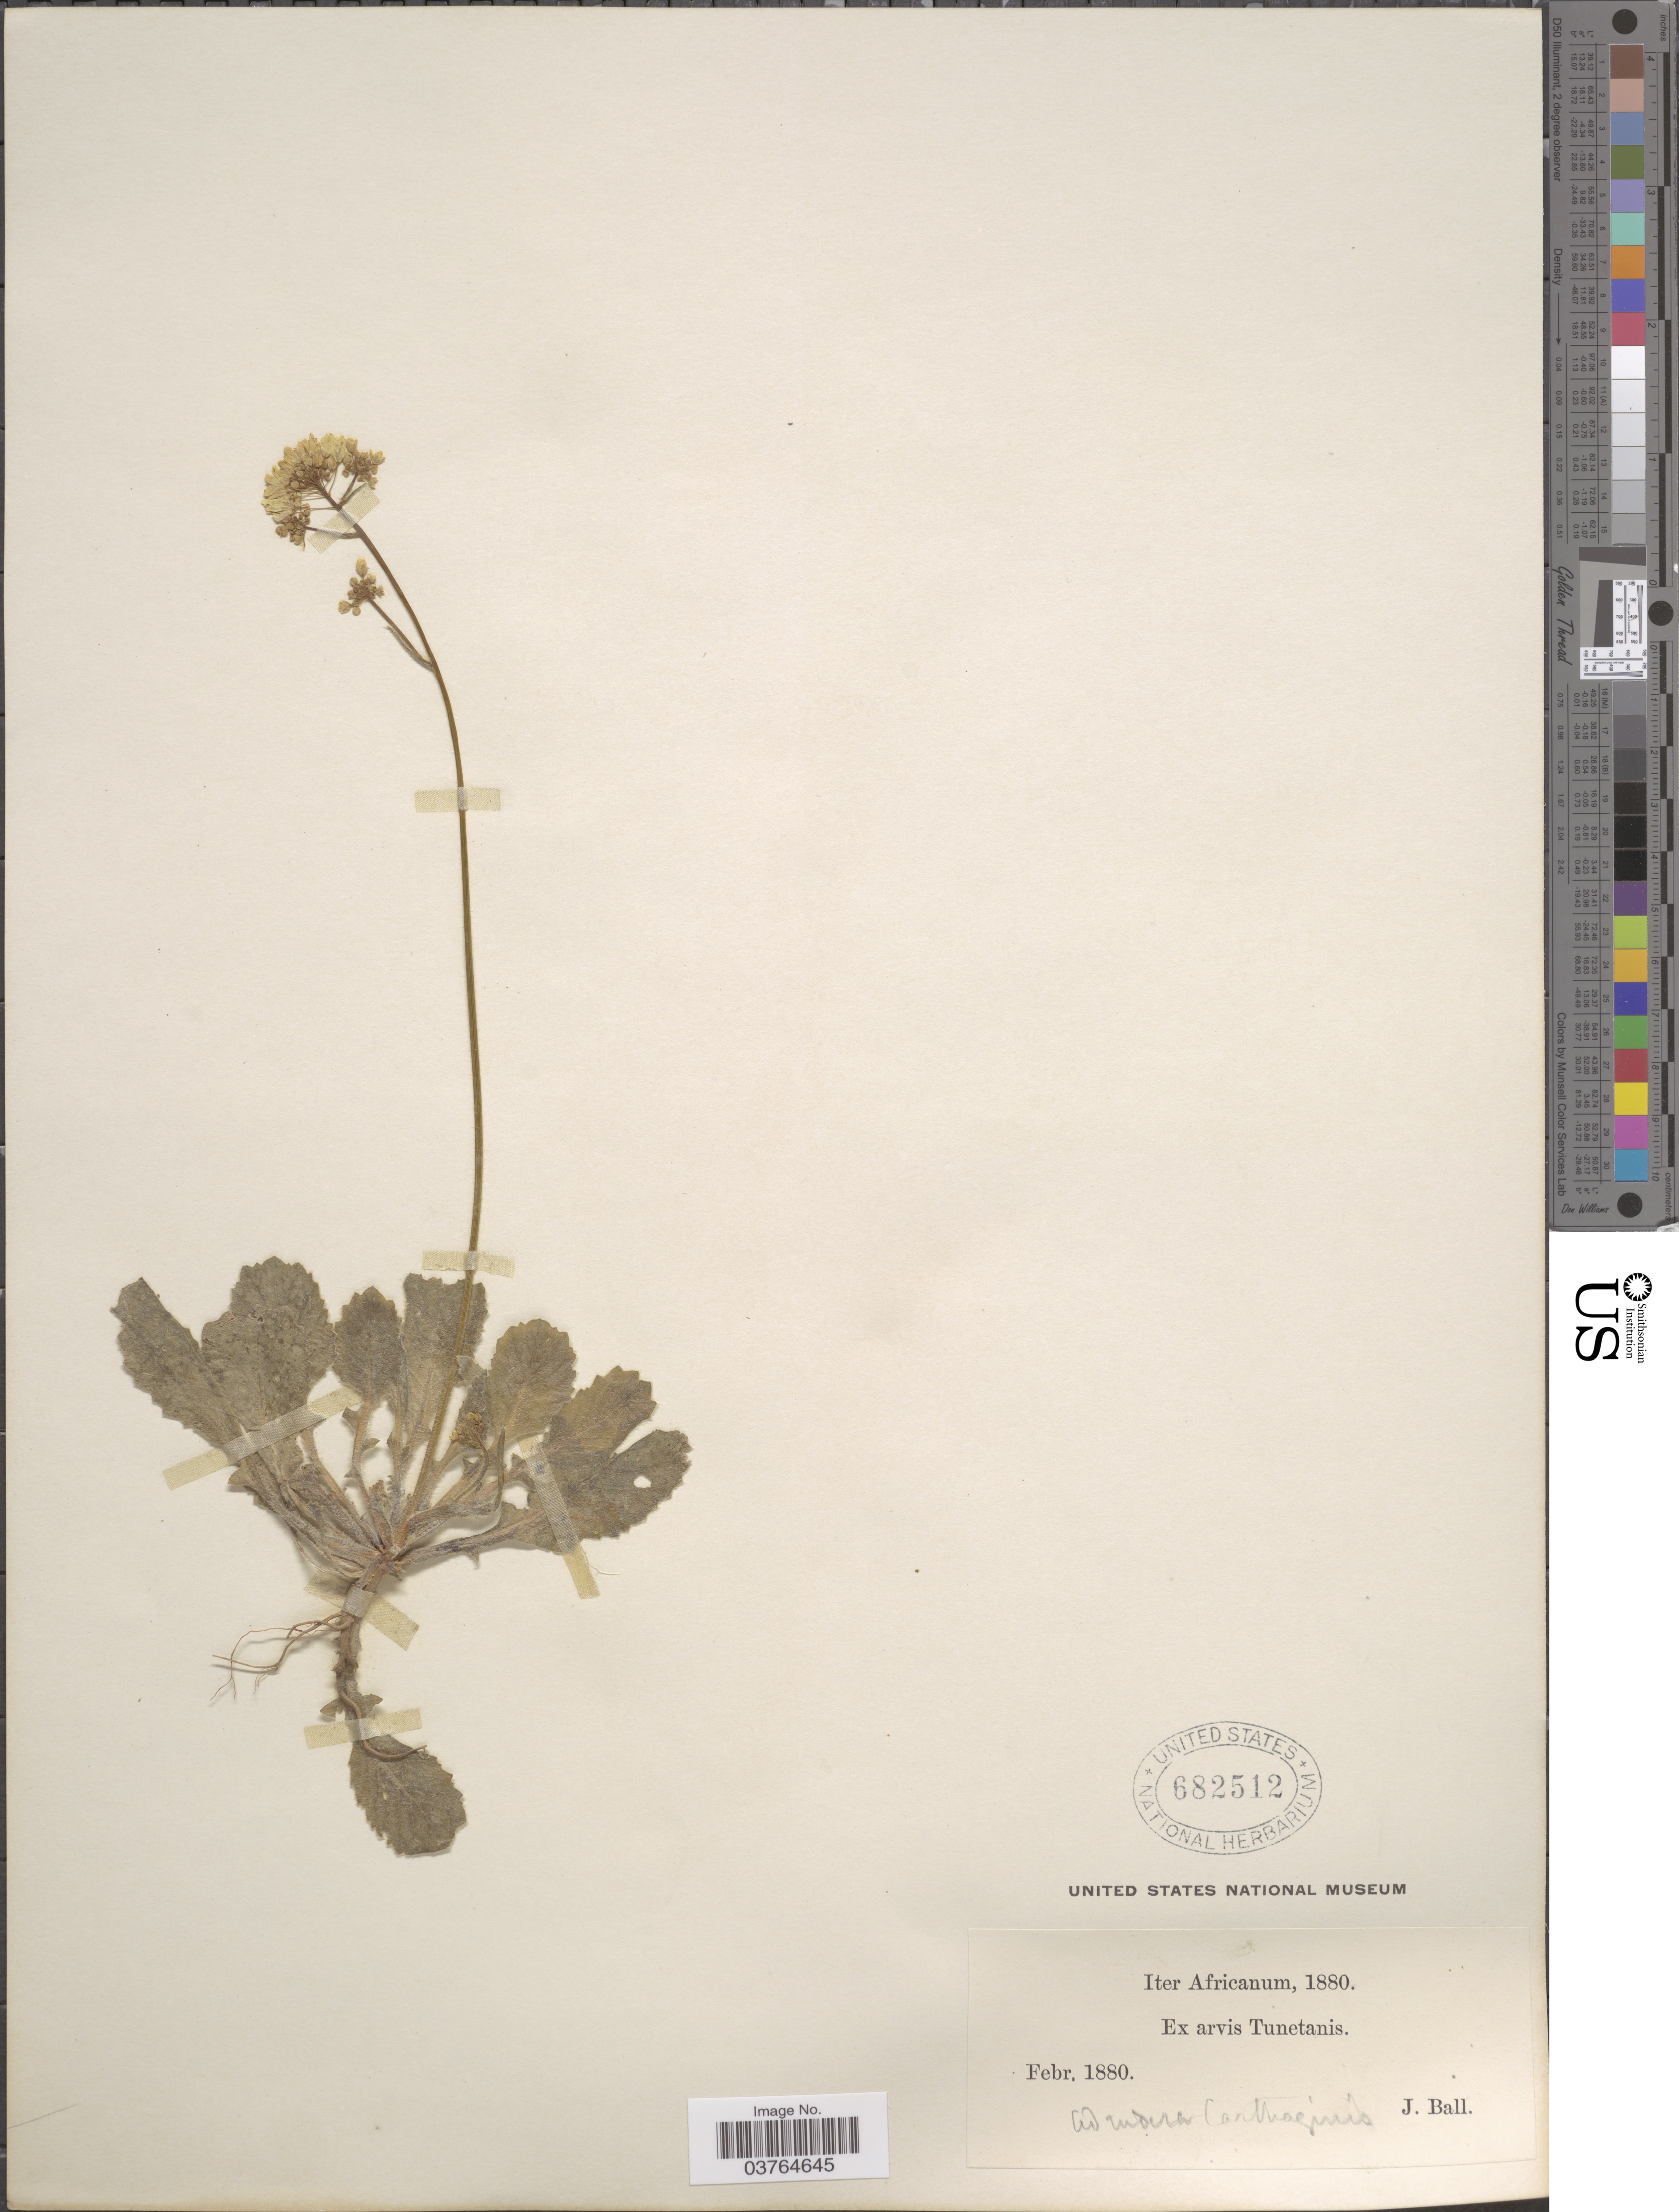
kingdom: Plantae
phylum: Tracheophyta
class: Magnoliopsida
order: Brassicales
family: Brassicaceae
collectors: J. Ball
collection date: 1880-02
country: Tunisia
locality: Iter Africanum. Ex arvis Tunetanis. Ad mare Carthaginis.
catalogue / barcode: US 682512